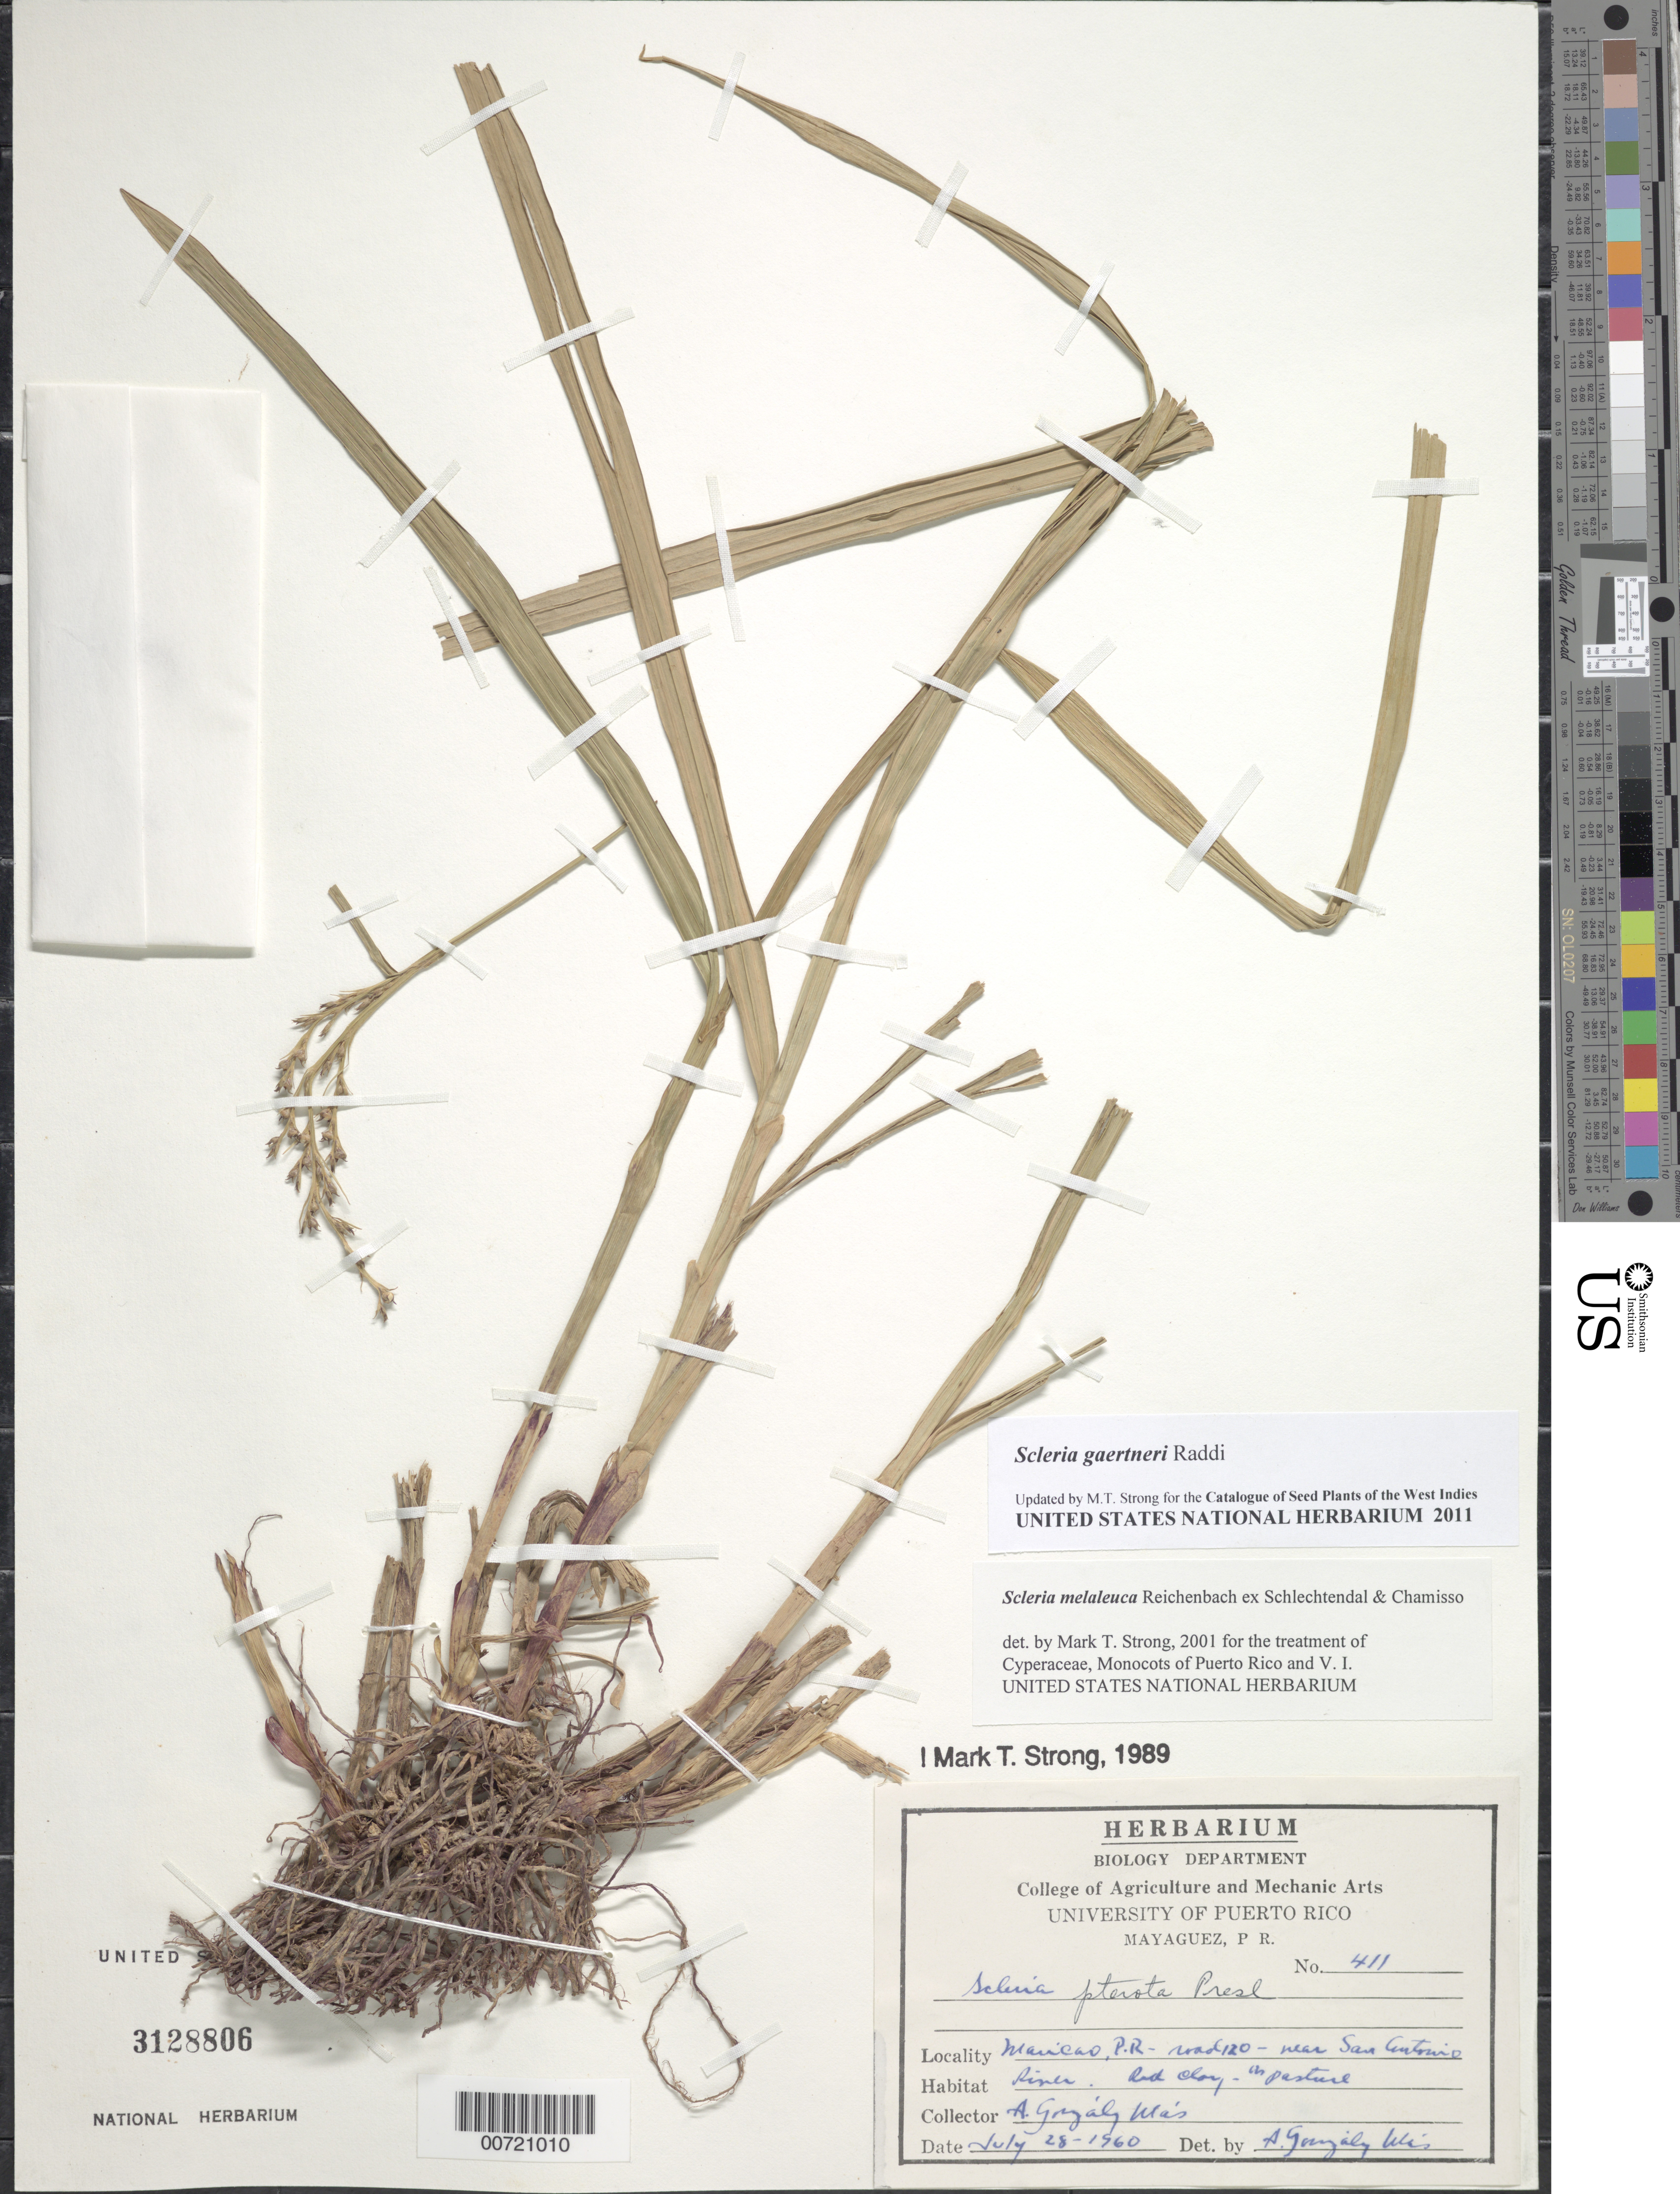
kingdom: Plantae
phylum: Tracheophyta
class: Liliopsida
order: Poales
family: Cyperaceae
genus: Scleria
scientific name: Scleria gaertneri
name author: Raddi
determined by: Strong, M. T., (US), Smithsonian Institution - National Museum of Natural History (UNITED STATES)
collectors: A. González Más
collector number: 411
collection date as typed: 28 Jul 1960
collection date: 1960-07-28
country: Puerto Rico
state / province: Maricao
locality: Maricao: Rd. 120, near San Antonio River.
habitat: Pasture.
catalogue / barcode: US 3128806